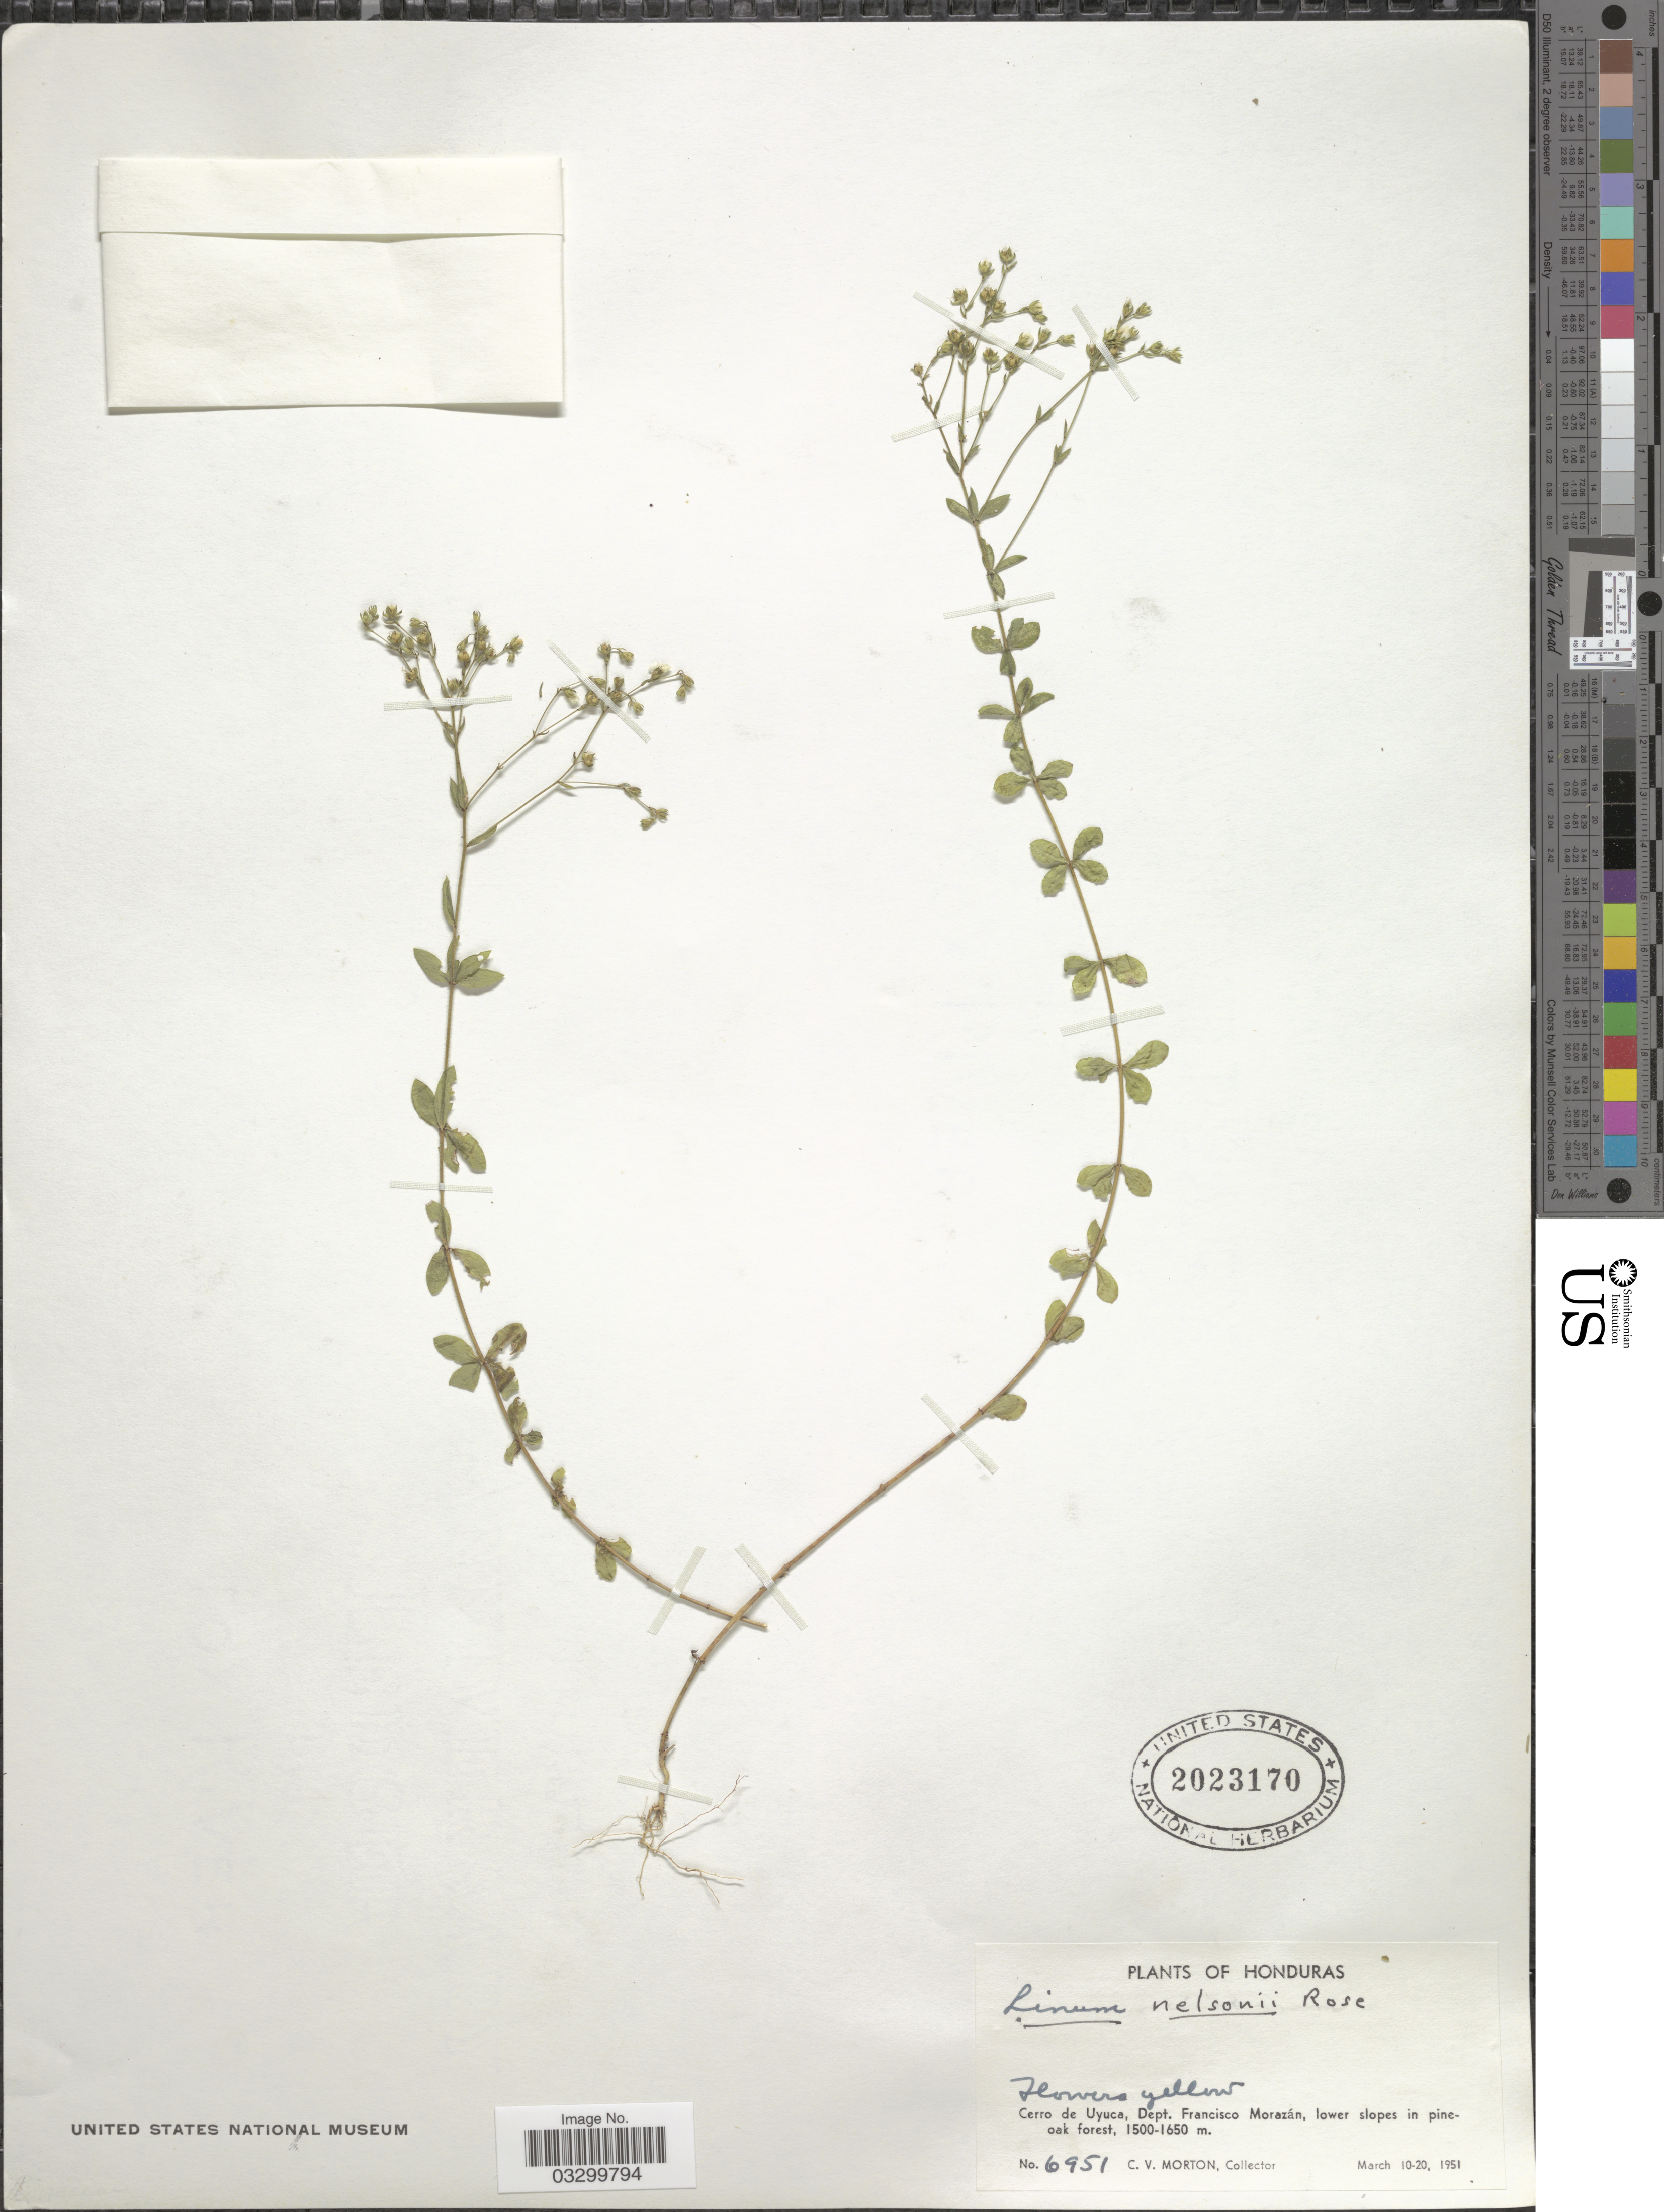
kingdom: Plantae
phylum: Tracheophyta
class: Magnoliopsida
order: Malpighiales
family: Linaceae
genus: Linum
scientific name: Linum nelsonii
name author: Rose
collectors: C. V. Morton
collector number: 6951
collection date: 1951-03-10/1951-03-20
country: Honduras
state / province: Fco. Morazán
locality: Cerro de Uyaca, Dept. Francisco Morazán, lower slopes in pine-oak forest.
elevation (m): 1500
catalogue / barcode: US 2023170